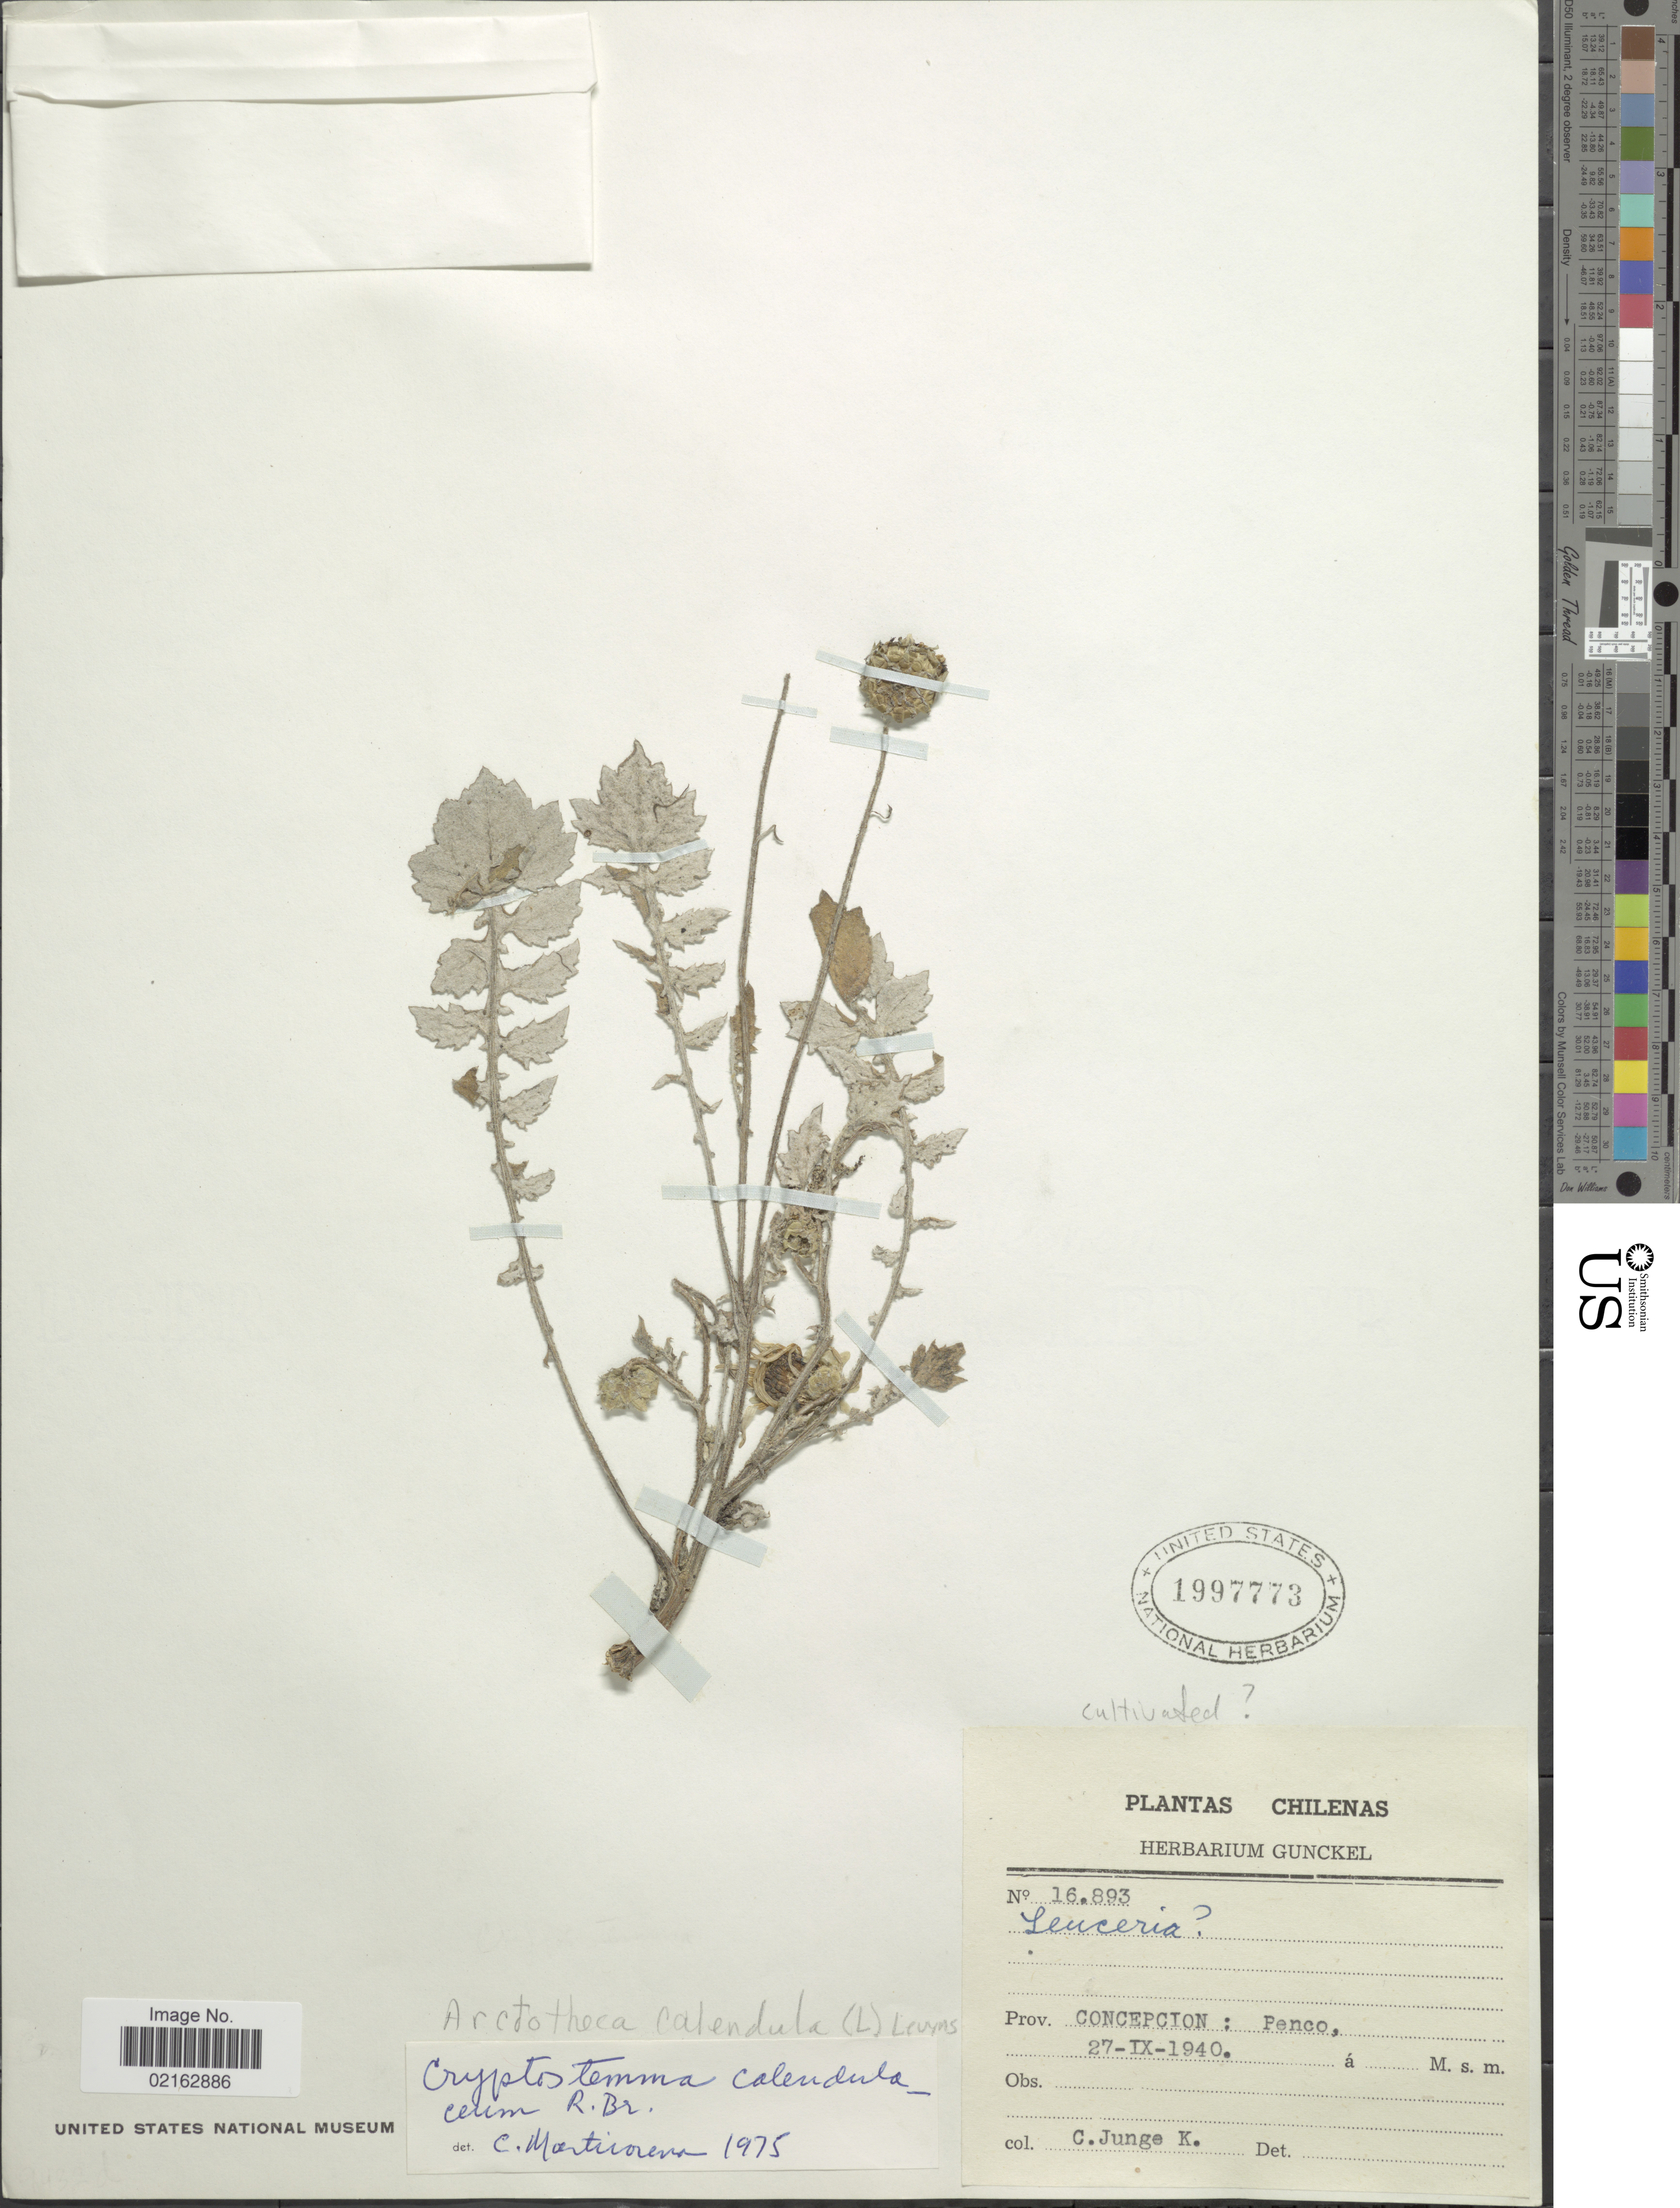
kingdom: Plantae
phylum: Tracheophyta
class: Magnoliopsida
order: Asterales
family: Asteraceae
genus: Arctotheca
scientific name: Arctotheca calendula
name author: (L.) Levyns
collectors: C. Junge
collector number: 16893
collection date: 1940-09-27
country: Chile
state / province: Bio-Bío (VIII)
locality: Prov. Concepcion: Penco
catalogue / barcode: US 1997773